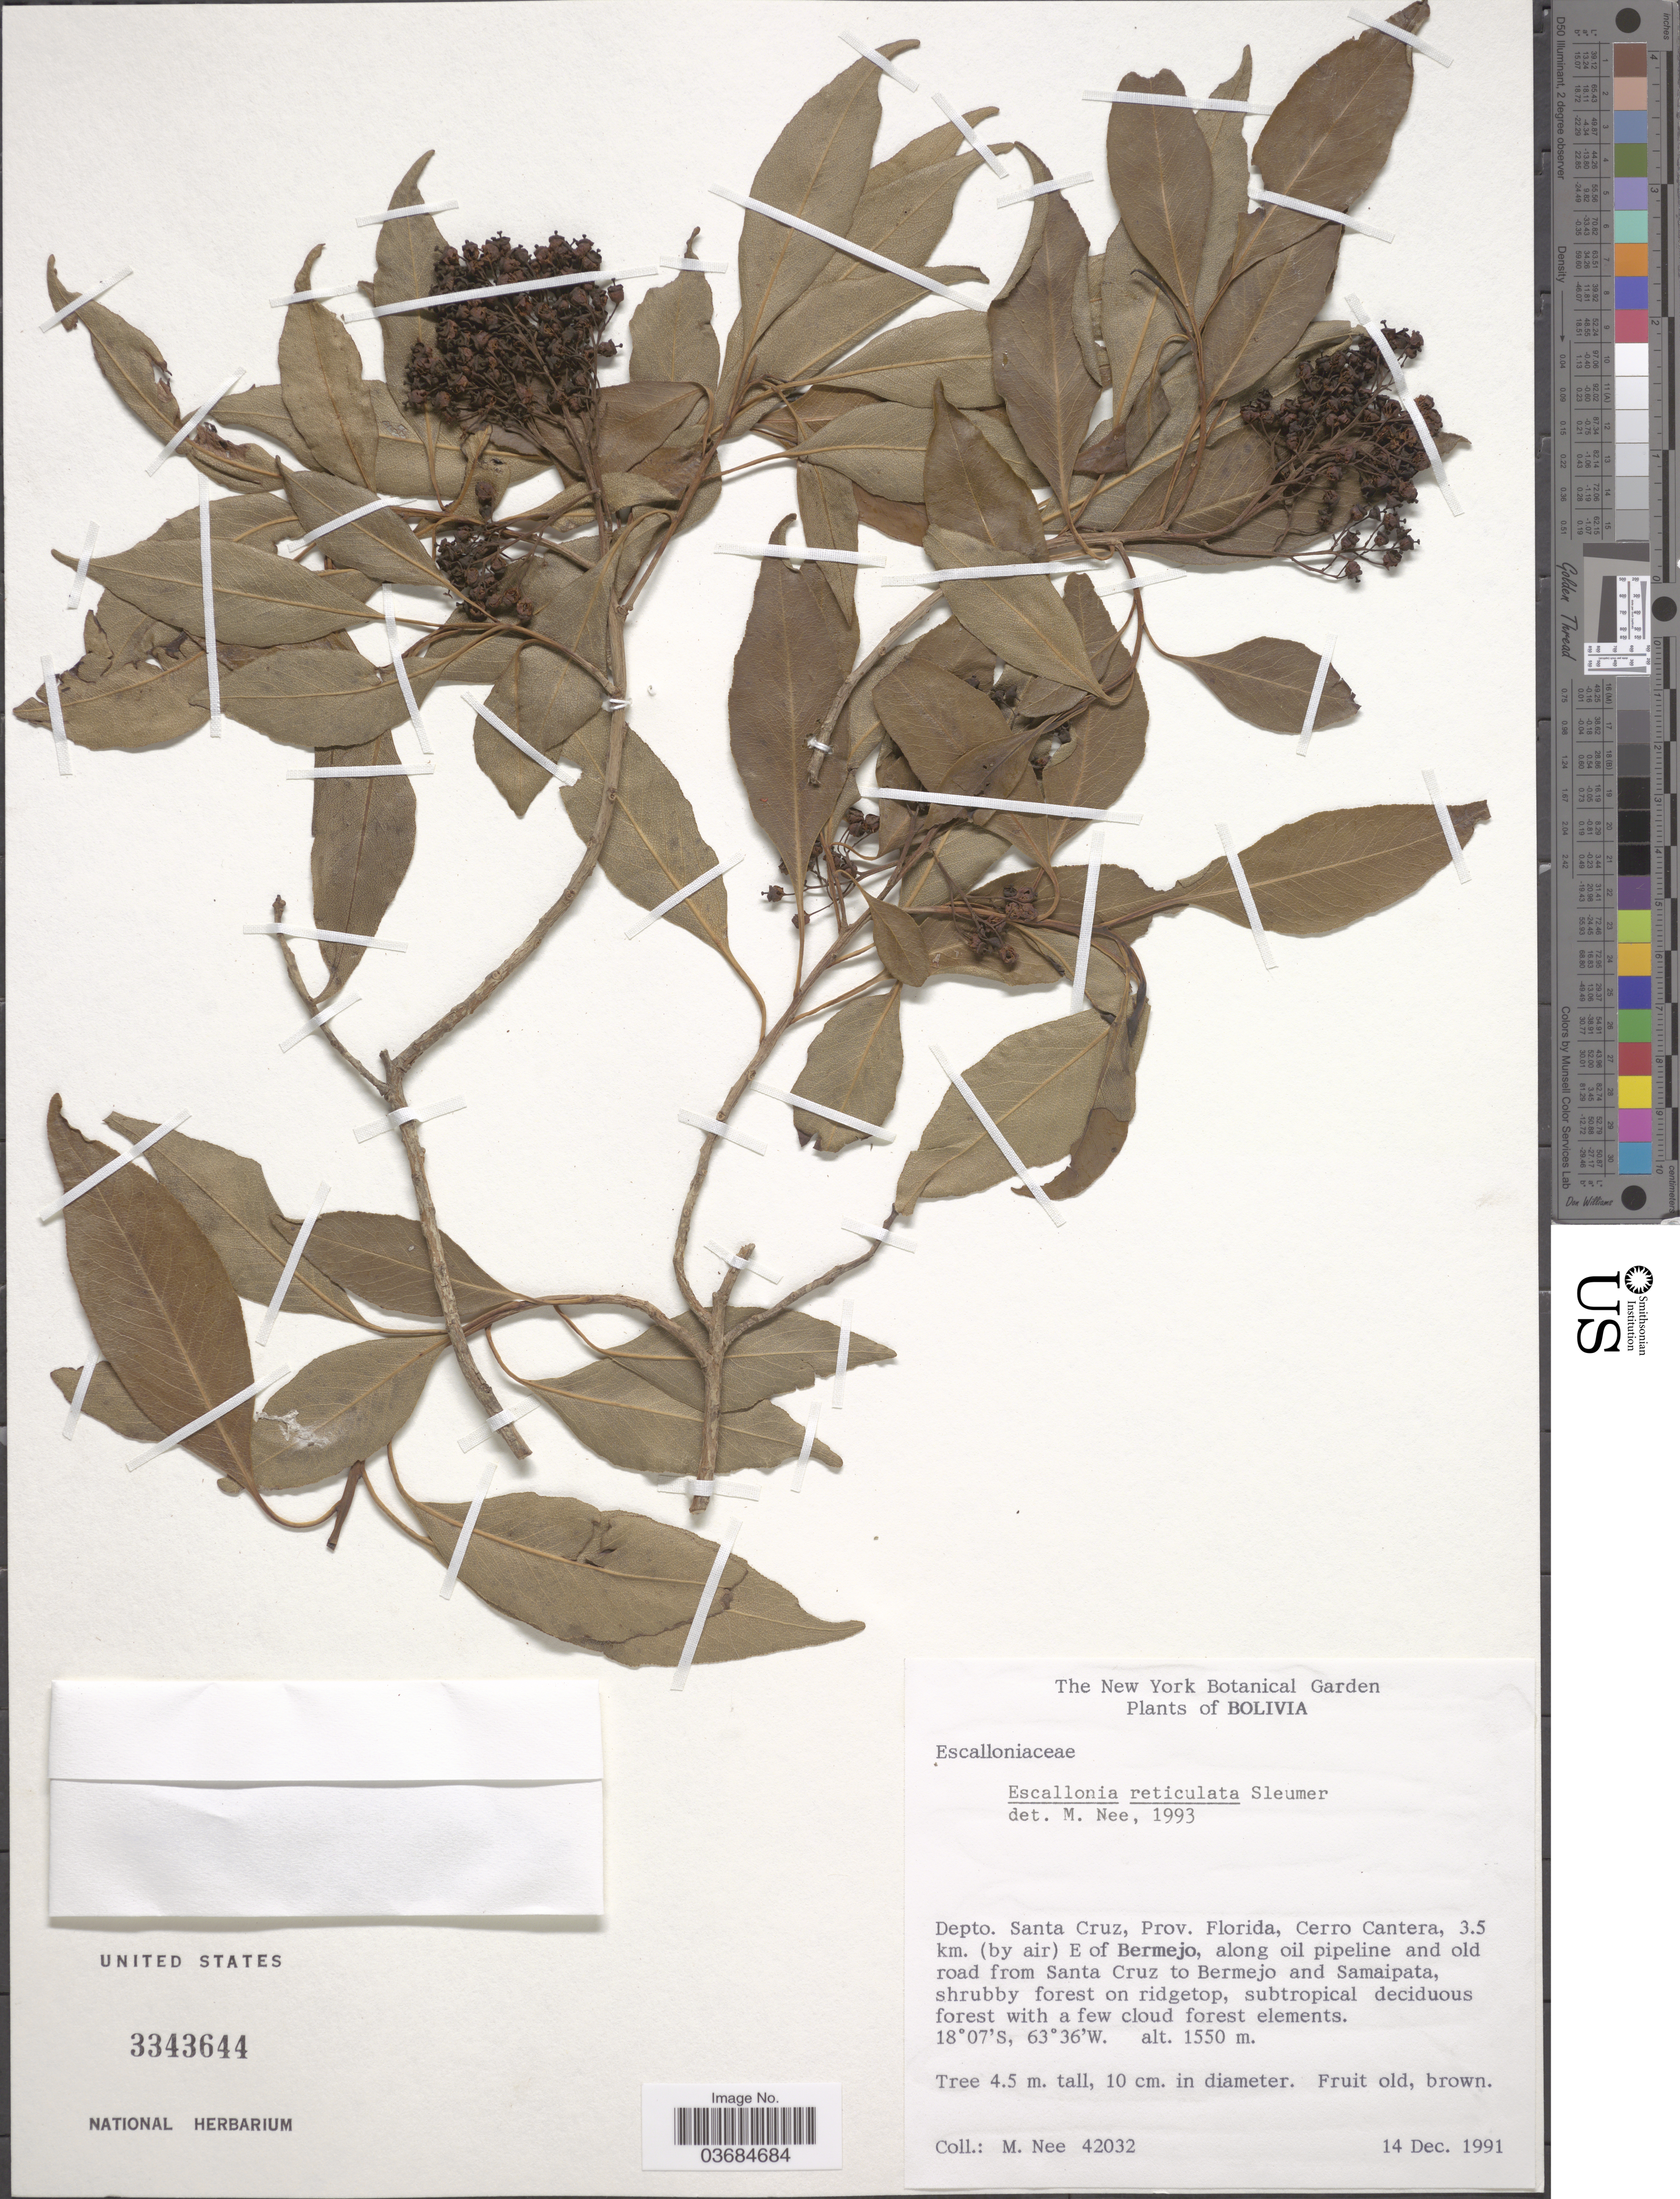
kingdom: Plantae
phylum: Tracheophyta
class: Magnoliopsida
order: Escalloniales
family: Escalloniaceae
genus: Escallonia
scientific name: Escallonia reticulata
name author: Sleumer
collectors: M. Nee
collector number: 42032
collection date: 1991-12-14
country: Bolivia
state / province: Santa Cruz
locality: Depto. Santa Cruz, Prov. Florida, Cerro Cantera, 3.5 km. (by air) E of Bermejo, along oil pipeline and old road from Santa Cruz to Bermejo and Samaipata.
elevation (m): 1550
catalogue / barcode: US 3343644